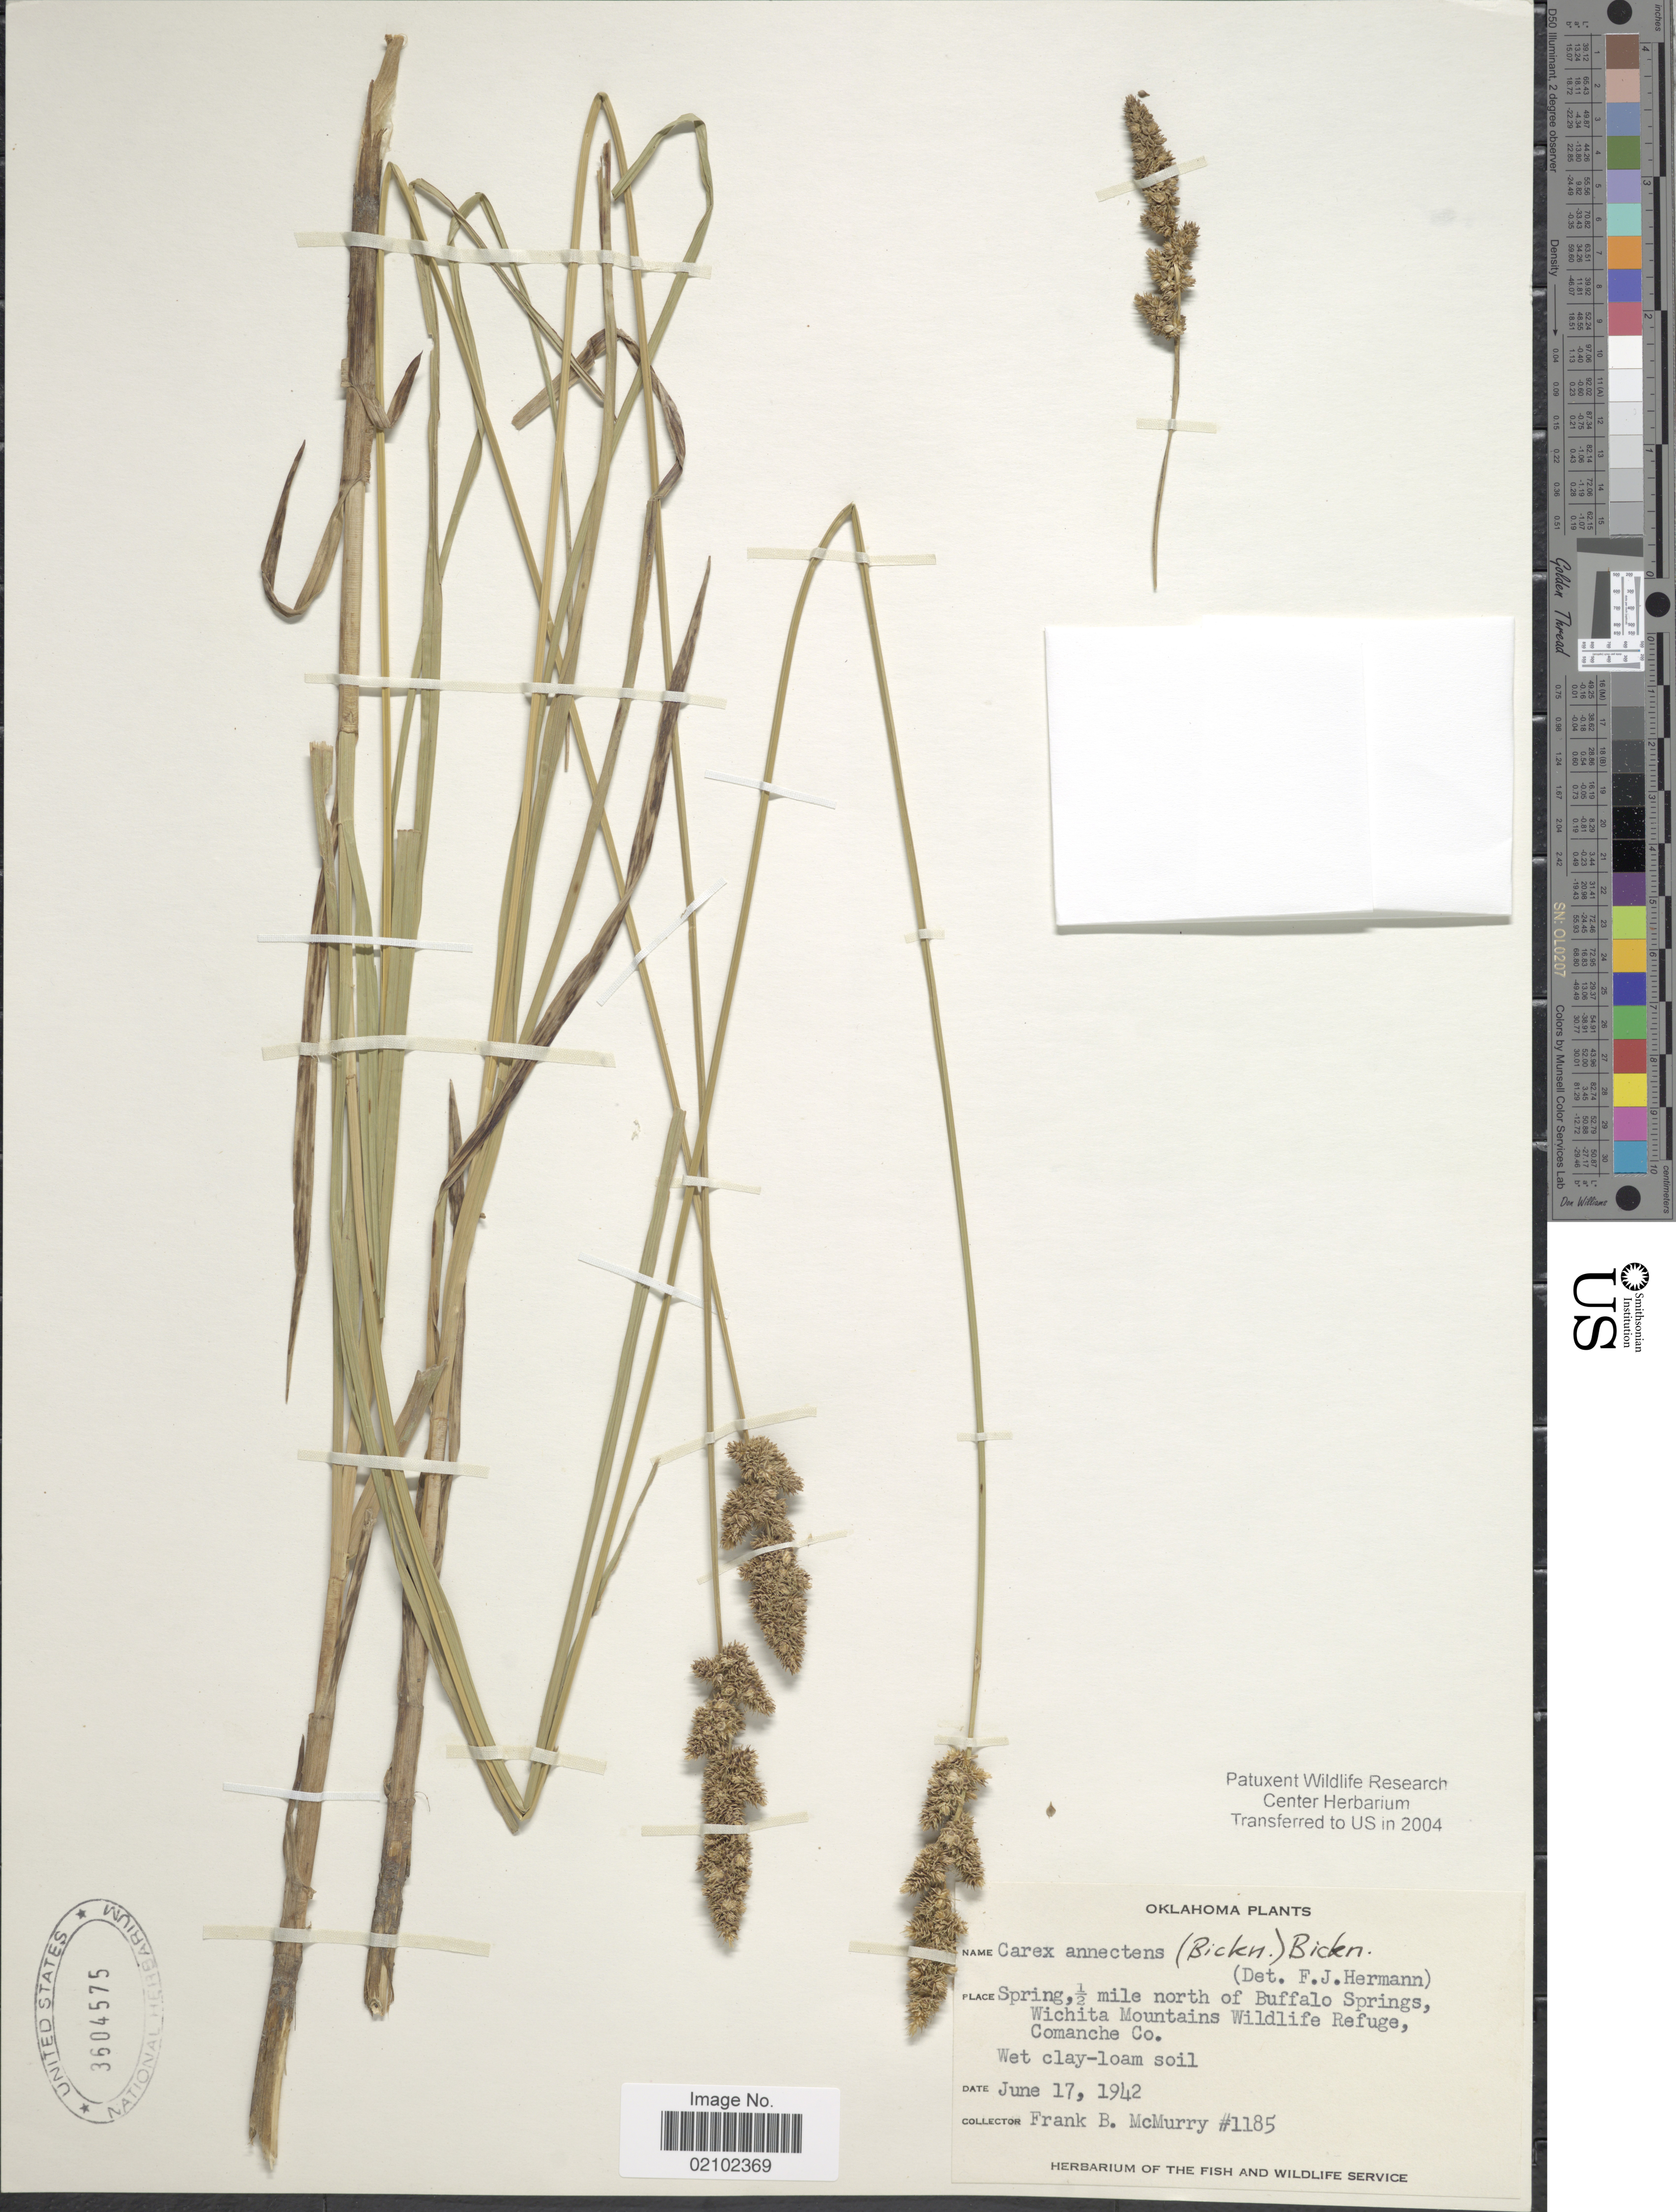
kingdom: Plantae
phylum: Tracheophyta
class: Liliopsida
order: Poales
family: Cyperaceae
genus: Carex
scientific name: Carex annectens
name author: (E.P. Bicknell) E.P. Bicknell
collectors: F. B. McMurry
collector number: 1185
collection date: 1942-06-17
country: United States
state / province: Oklahoma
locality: Spring 1/2 mile north of Buffalo Springs, Wichita Mountains Wildlife Refuge, Comanche Co.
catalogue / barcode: US 3604575